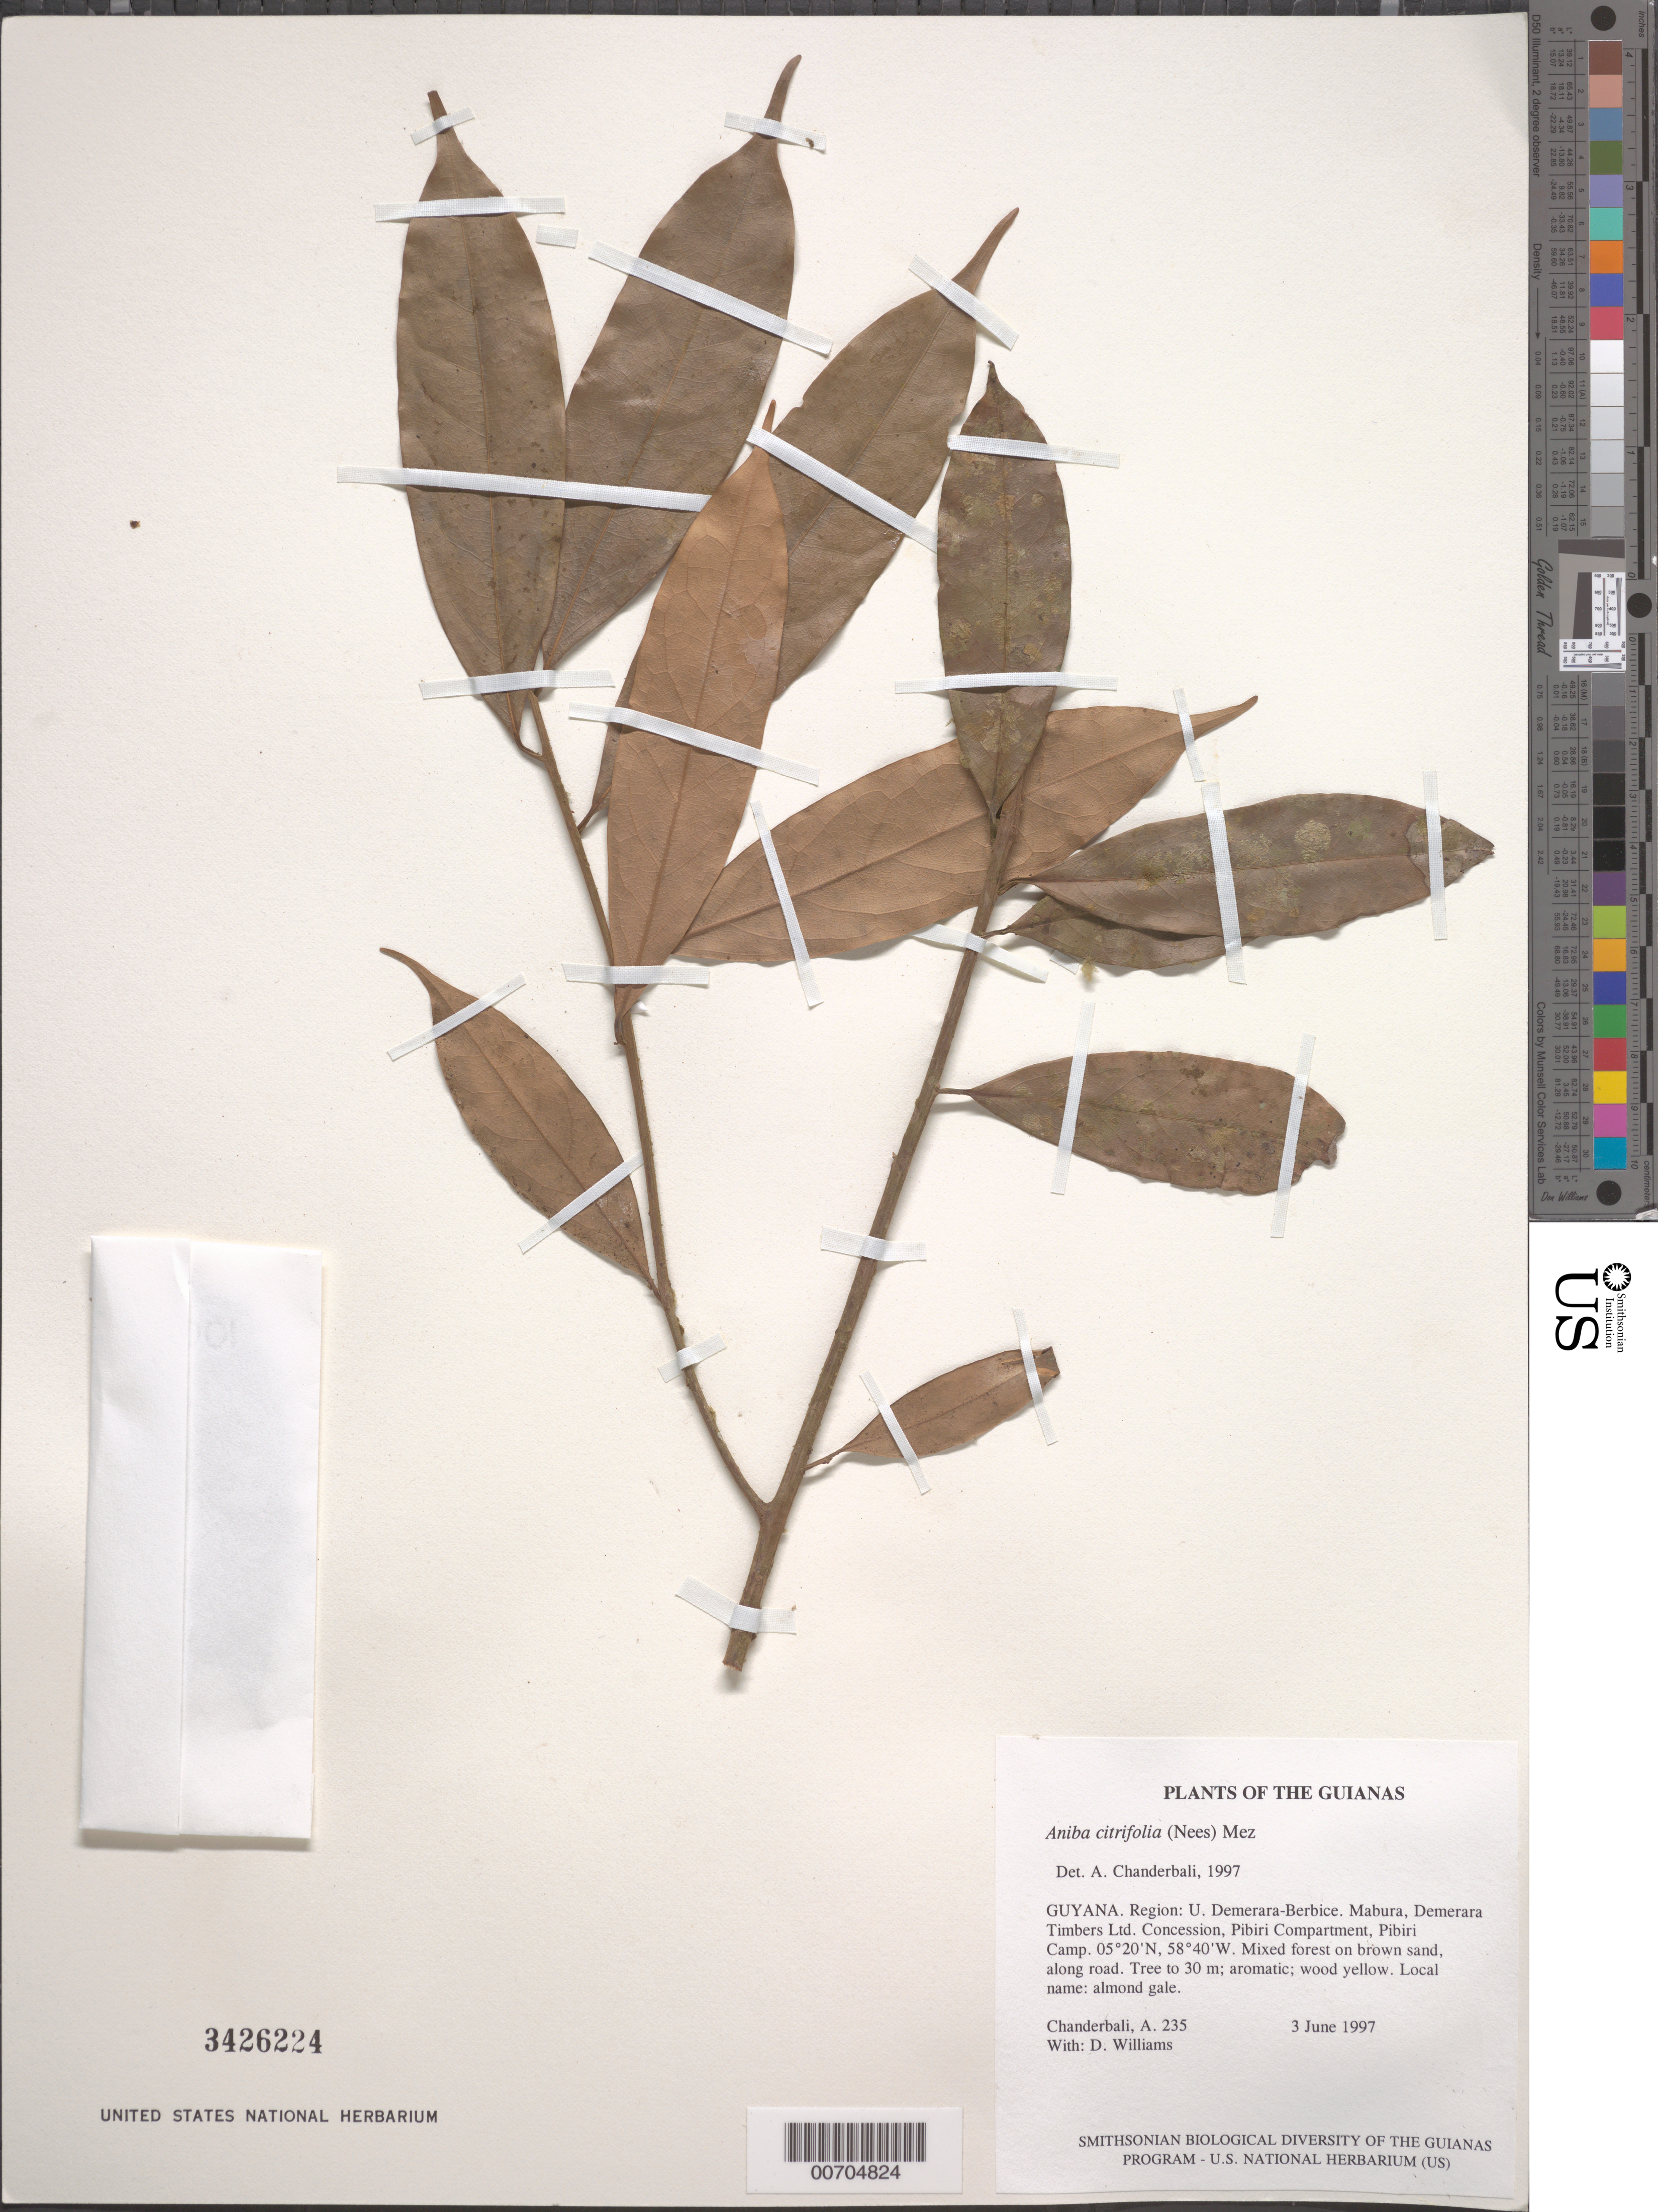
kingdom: Plantae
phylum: Tracheophyta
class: Magnoliopsida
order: Laurales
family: Lauraceae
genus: Aniba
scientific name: Aniba citrifolia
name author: (Nees) Mez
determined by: Chanderbali, Andre Shashi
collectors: A. S. Chanderbali & D. Williams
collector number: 235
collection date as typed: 3 June 1997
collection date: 1997-06-03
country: Guyana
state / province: U. Demerara-Berbice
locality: Mabura, Demerara Timbers Ltd. Concession, Pibiri Compartment, Pibiri Camp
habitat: Mixed forest on brown sand, along road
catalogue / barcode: US 3426224